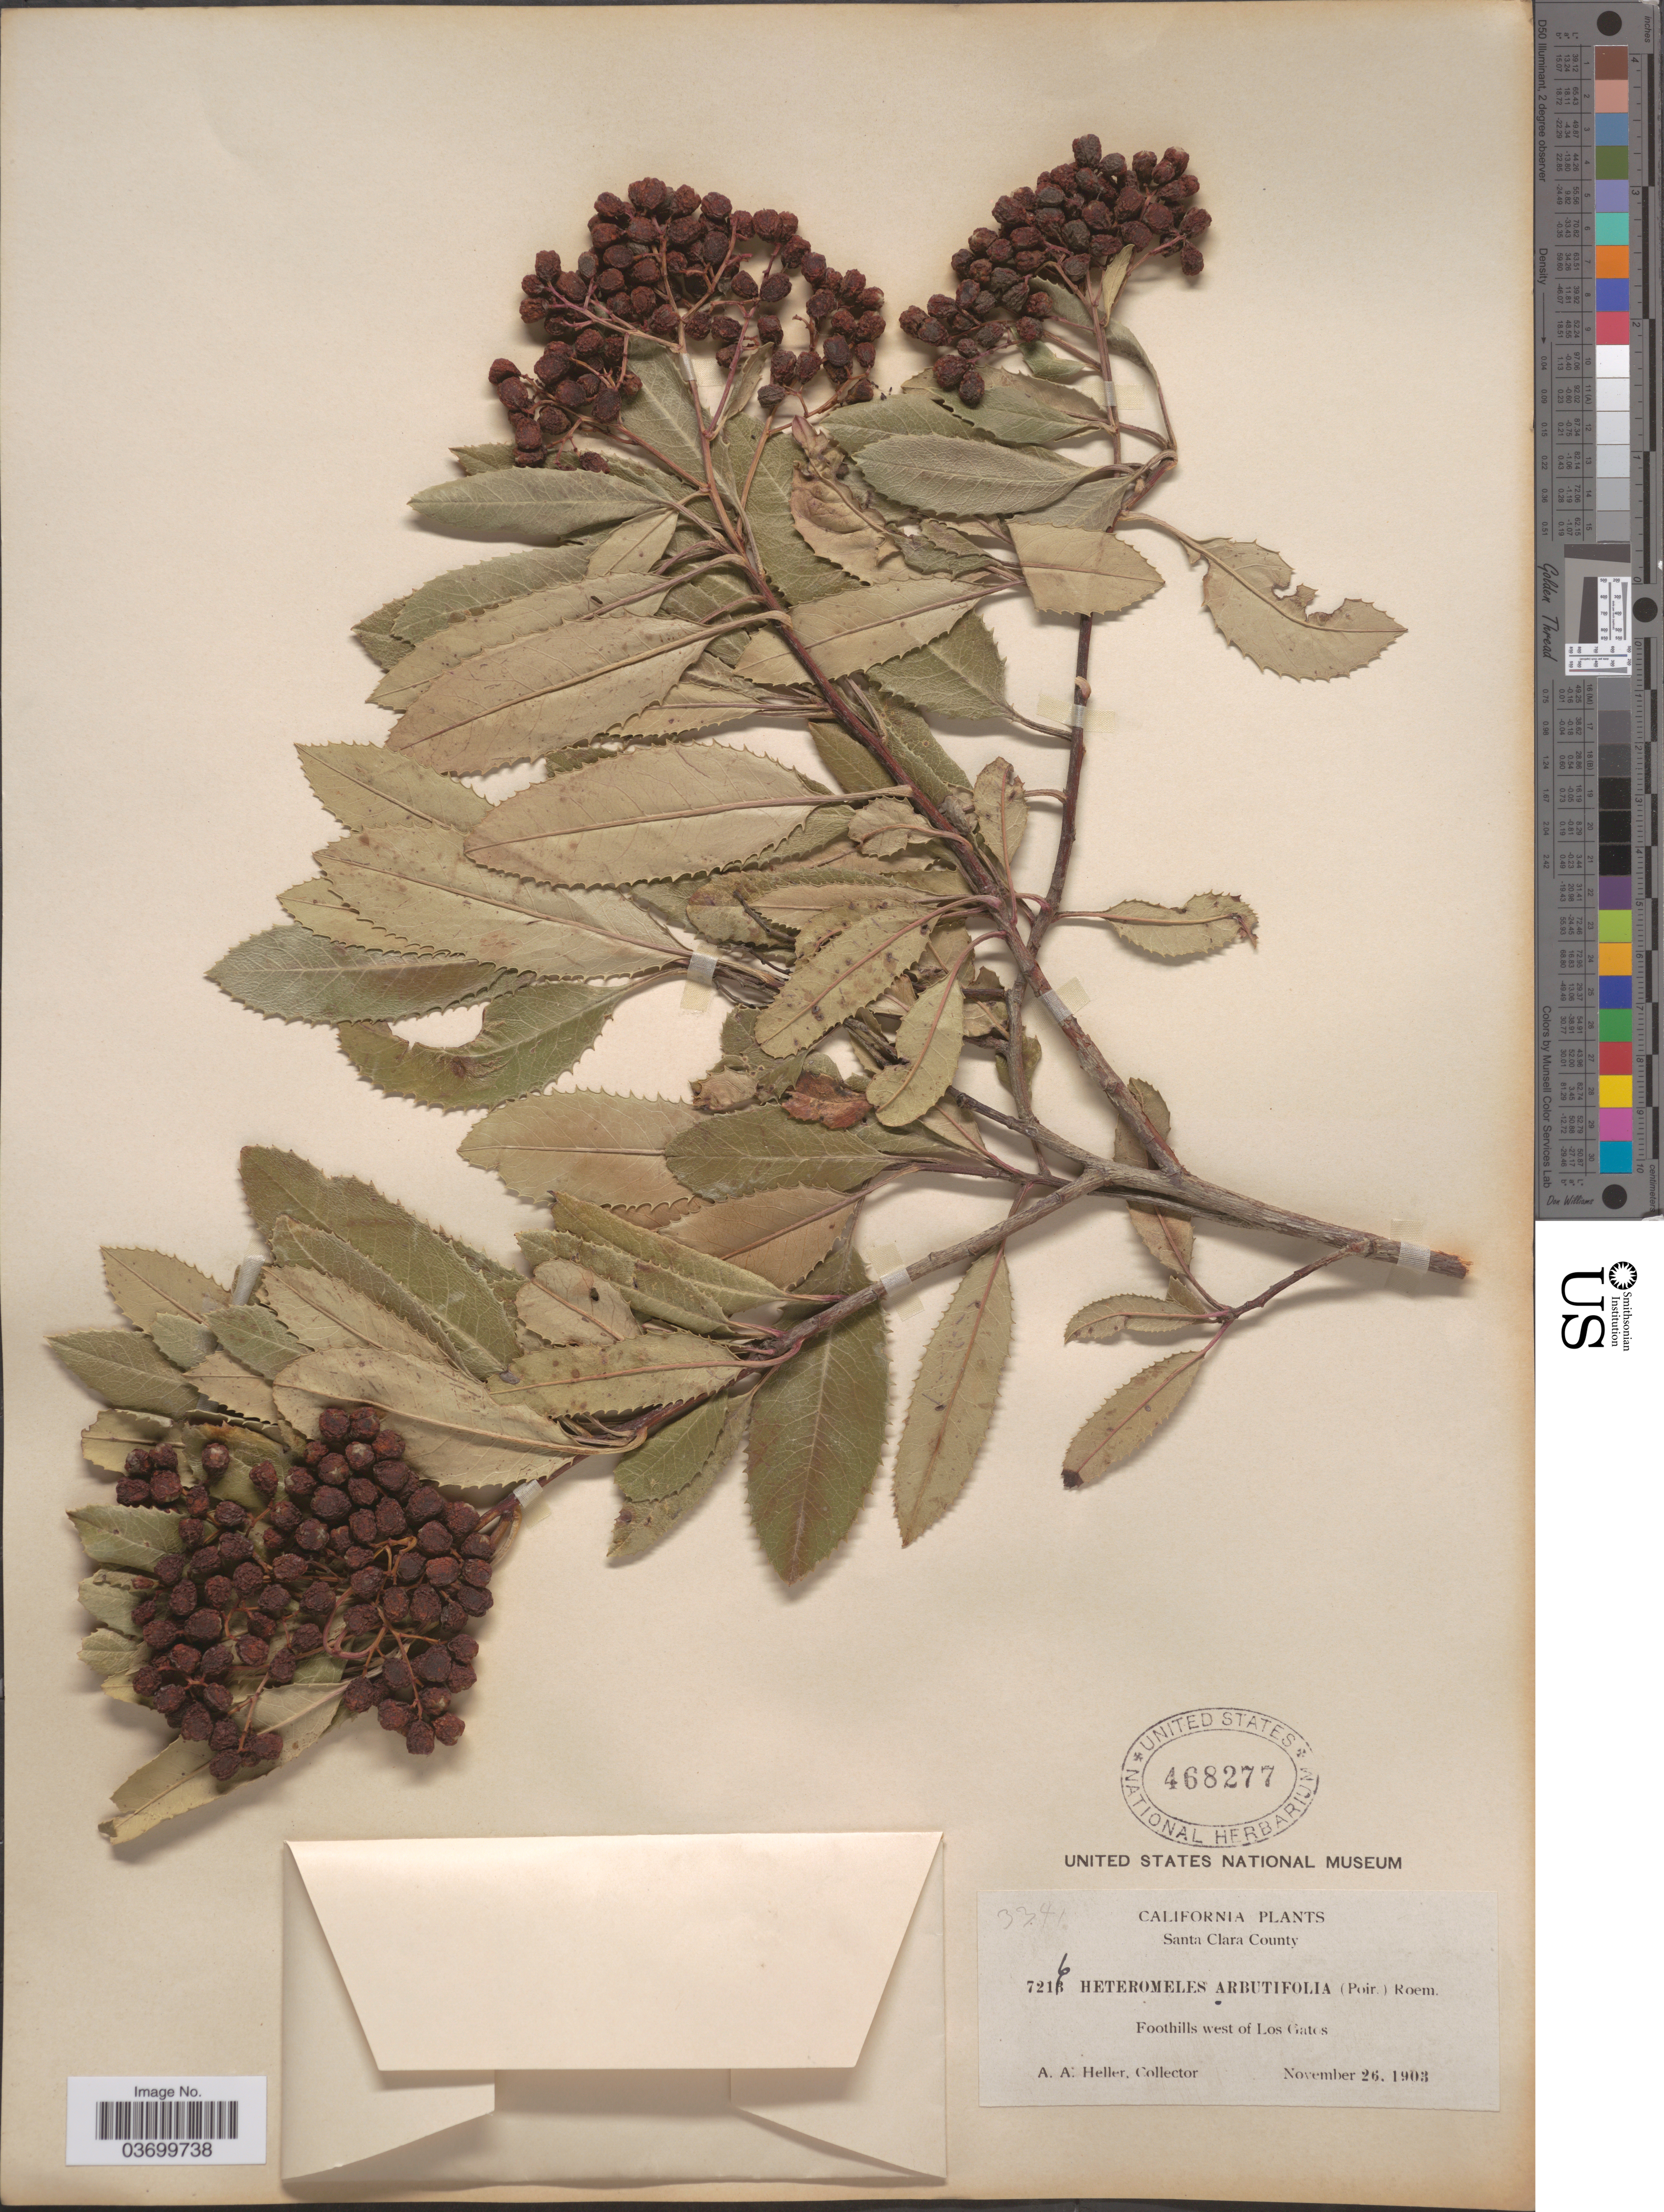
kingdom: Plantae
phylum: Tracheophyta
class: Magnoliopsida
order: Rosales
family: Rosaceae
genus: Heteromeles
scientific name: Heteromeles arbutifolia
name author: (Lindl.) Roemer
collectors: A. A. Heller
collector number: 7216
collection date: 1903-11-26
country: United States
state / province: California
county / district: Santa Clara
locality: Santa Clara County. Foothills west of Los Gatos.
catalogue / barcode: US 468277